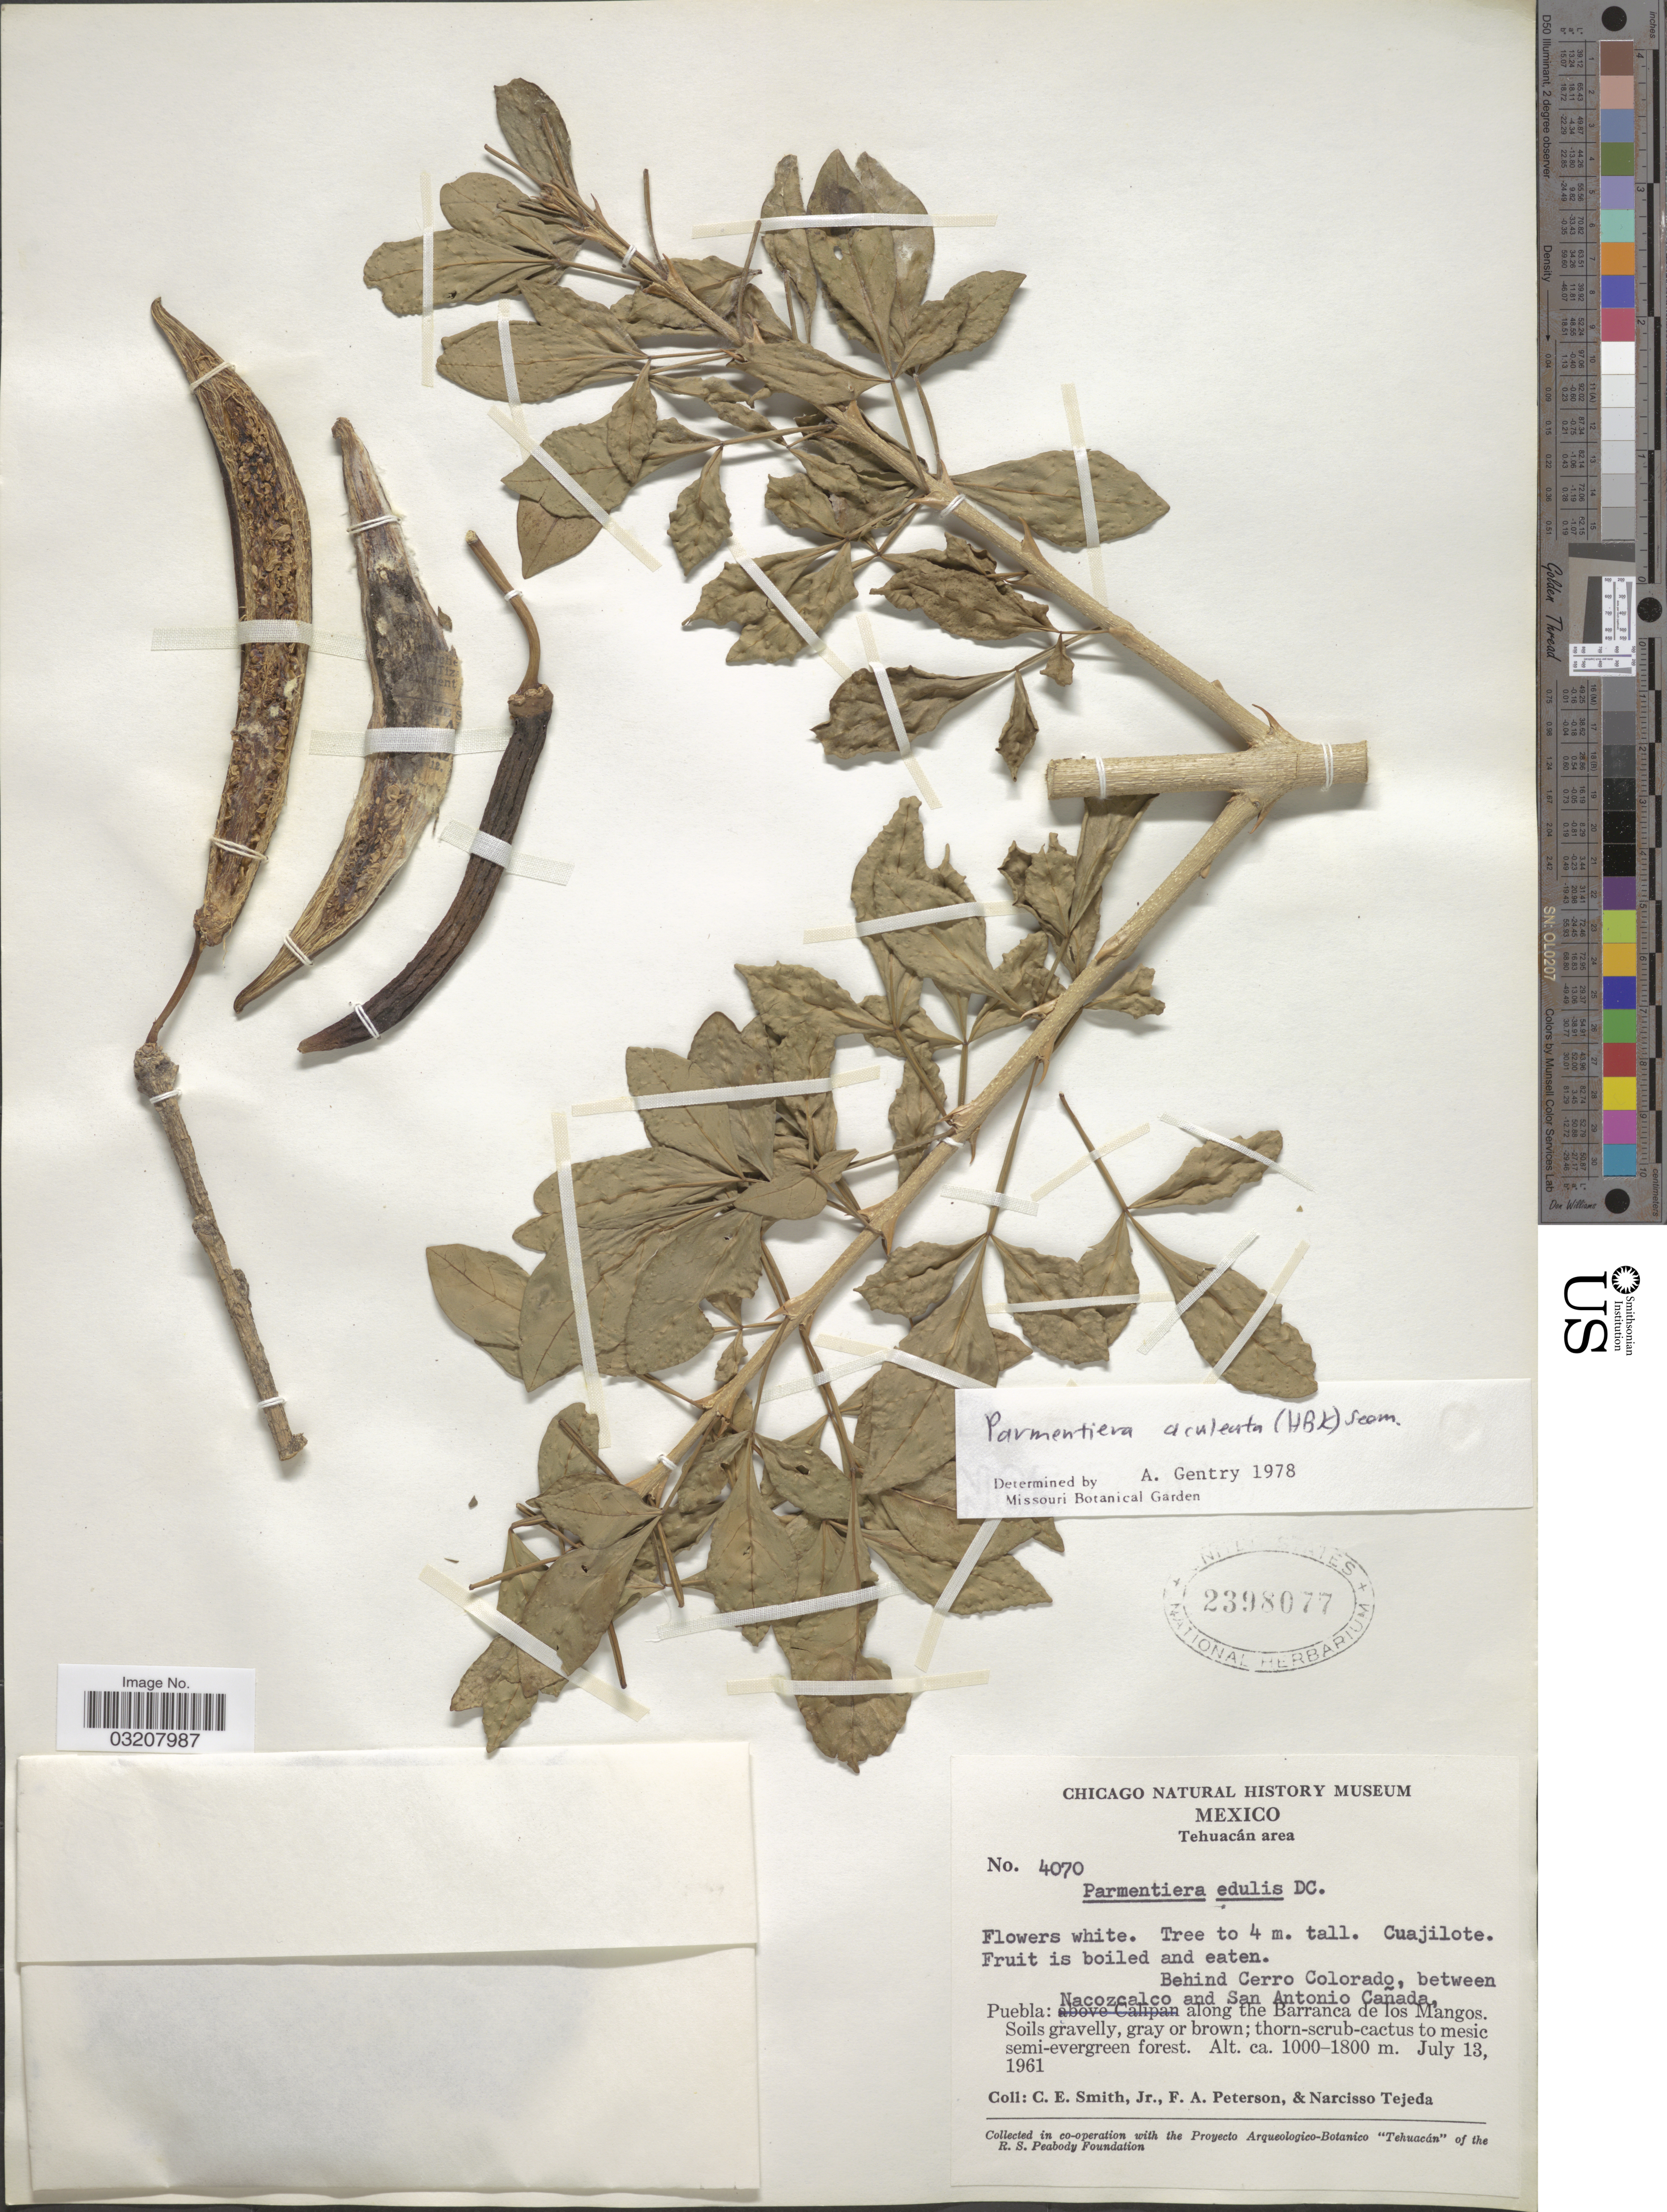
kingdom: Plantae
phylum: Tracheophyta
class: Magnoliopsida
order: Lamiales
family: Bignoniaceae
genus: Parmentiera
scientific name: Parmentiera aculeata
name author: (Kunth) Seem.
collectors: C. E. Smith Jr., F. A. Peterson & N. Tejeda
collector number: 4070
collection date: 1961-07-13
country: Mexico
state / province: Puebla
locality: Tehuacán area. Nacozcalco and San Antonio Cañada, along the Barranca de los Mangos.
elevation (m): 1000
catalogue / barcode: US 2398077